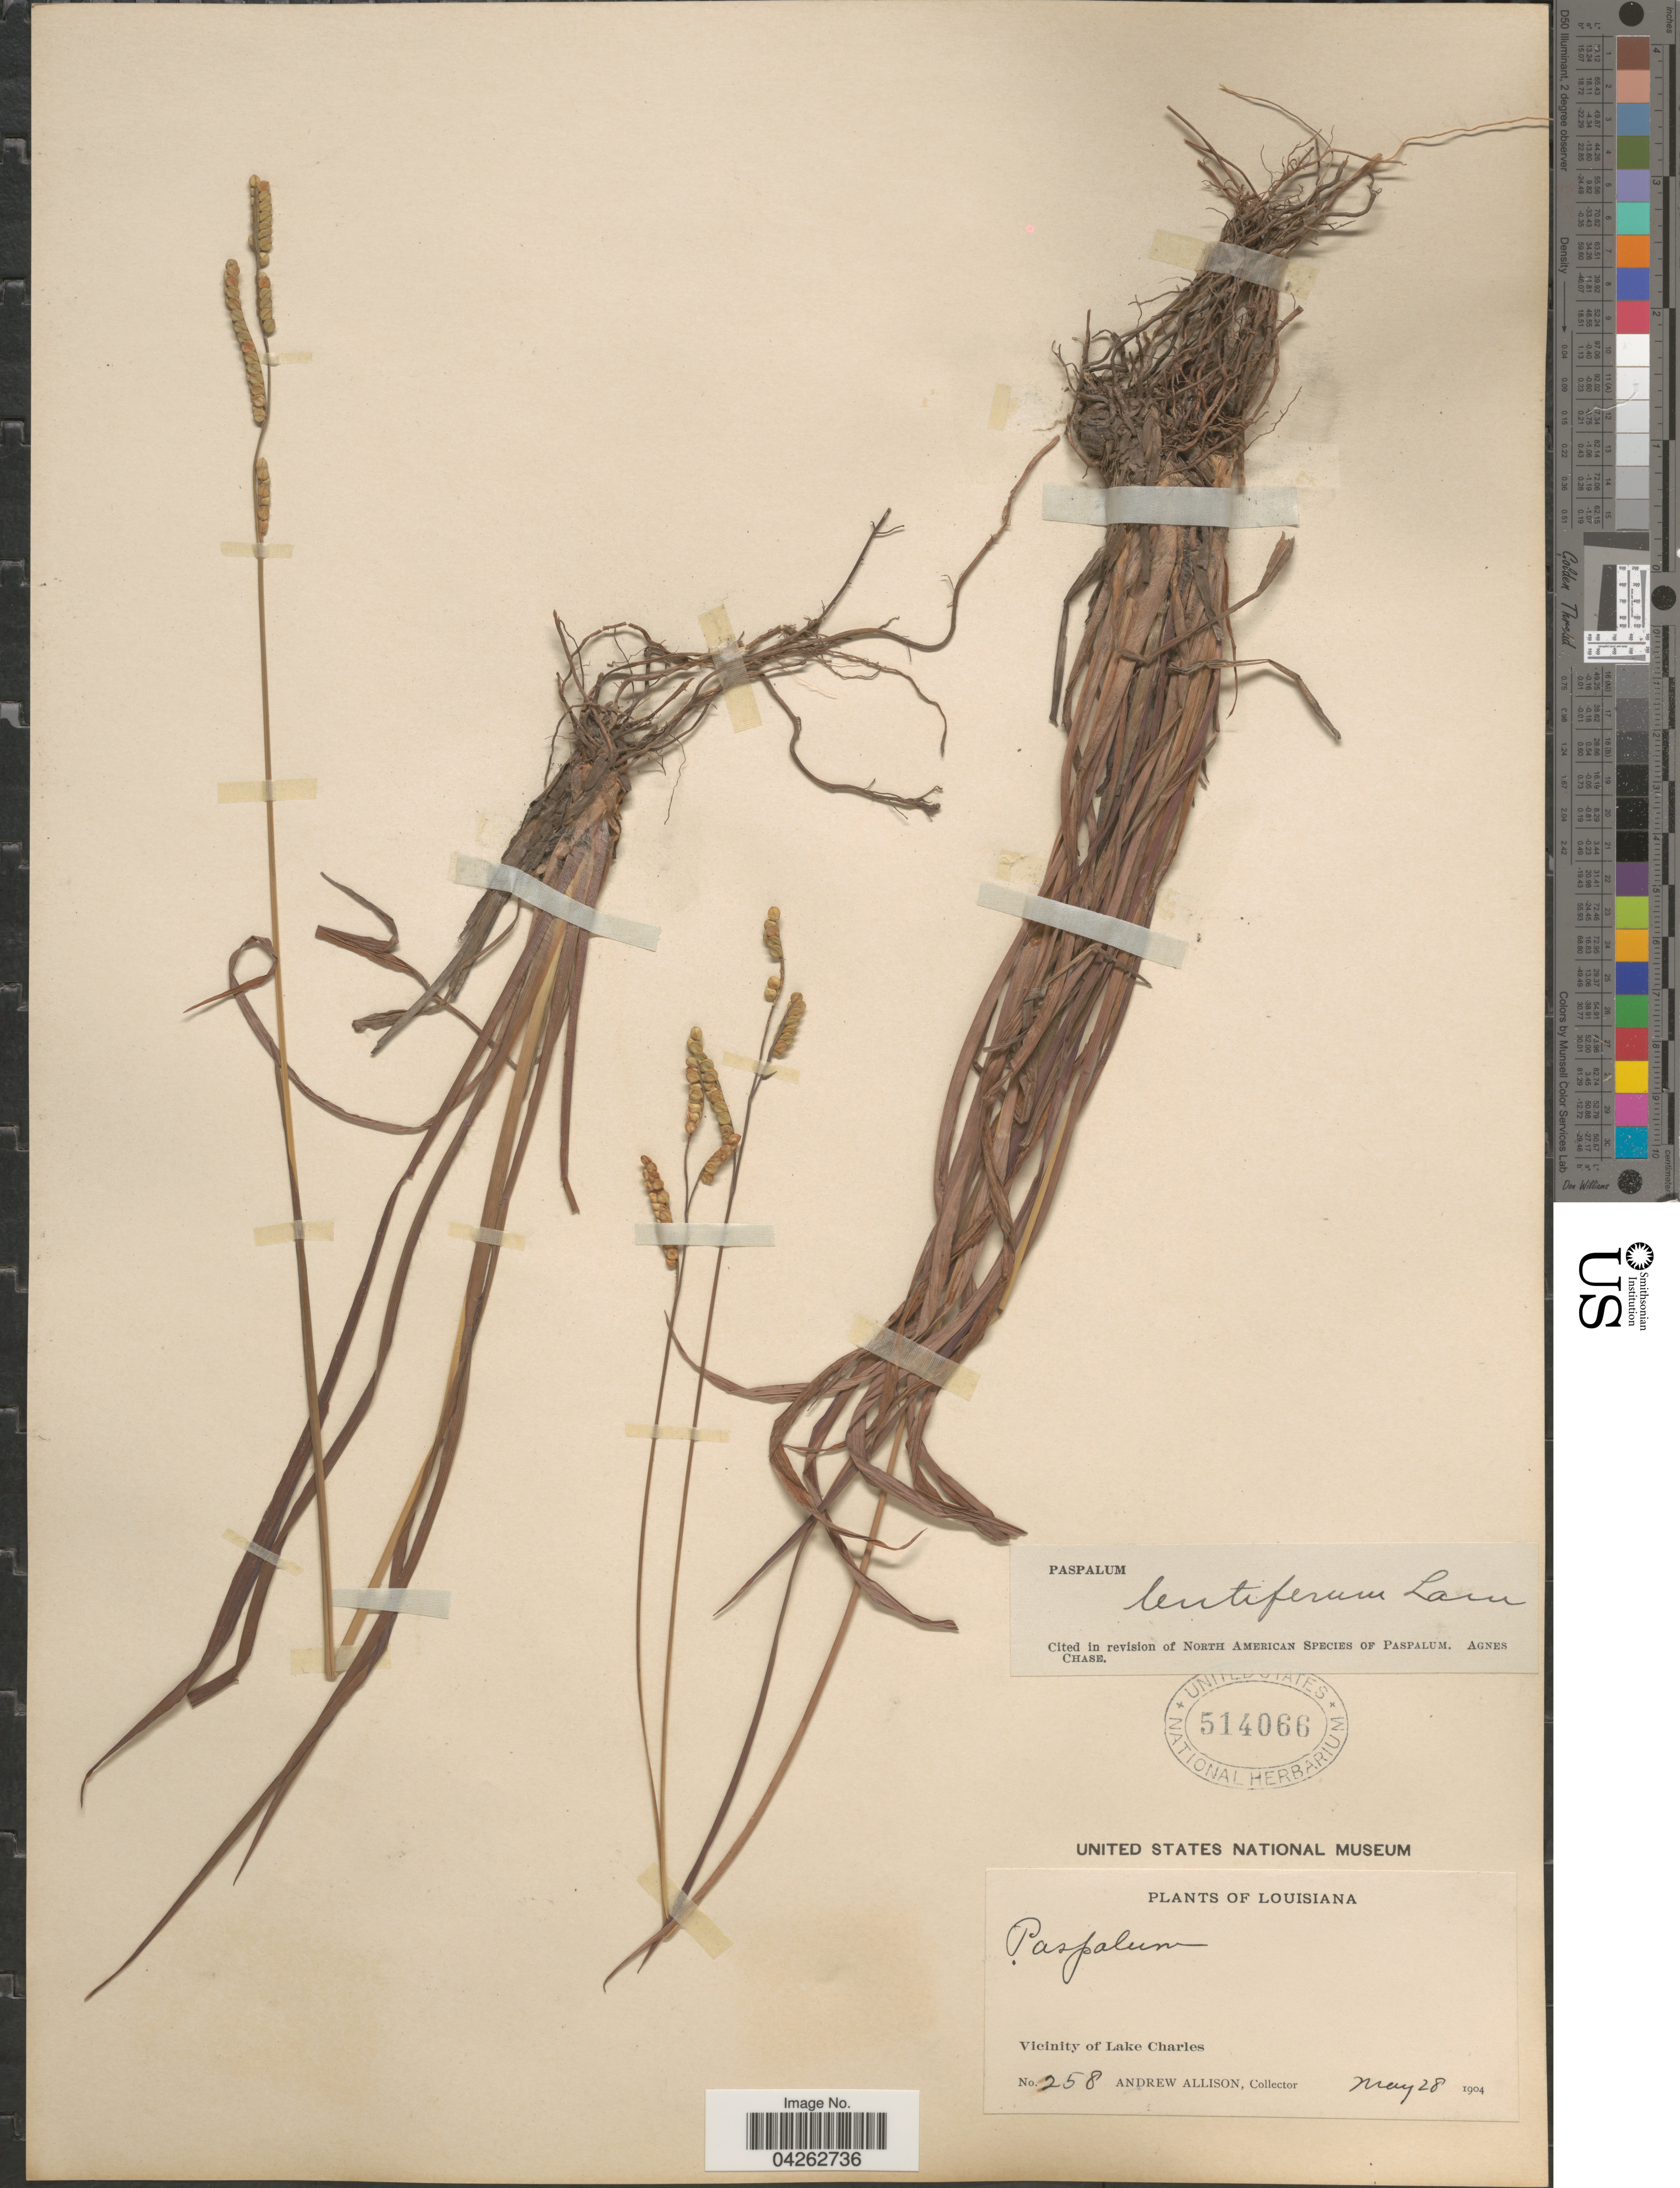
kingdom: Plantae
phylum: Tracheophyta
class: Liliopsida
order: Poales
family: Poaceae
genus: Paspalum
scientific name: Paspalum lentiferum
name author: Lam.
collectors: A. Allison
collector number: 258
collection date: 1904-05-28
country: United States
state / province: Louisiana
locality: Vicinity of Lake Charles.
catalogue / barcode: US 514066